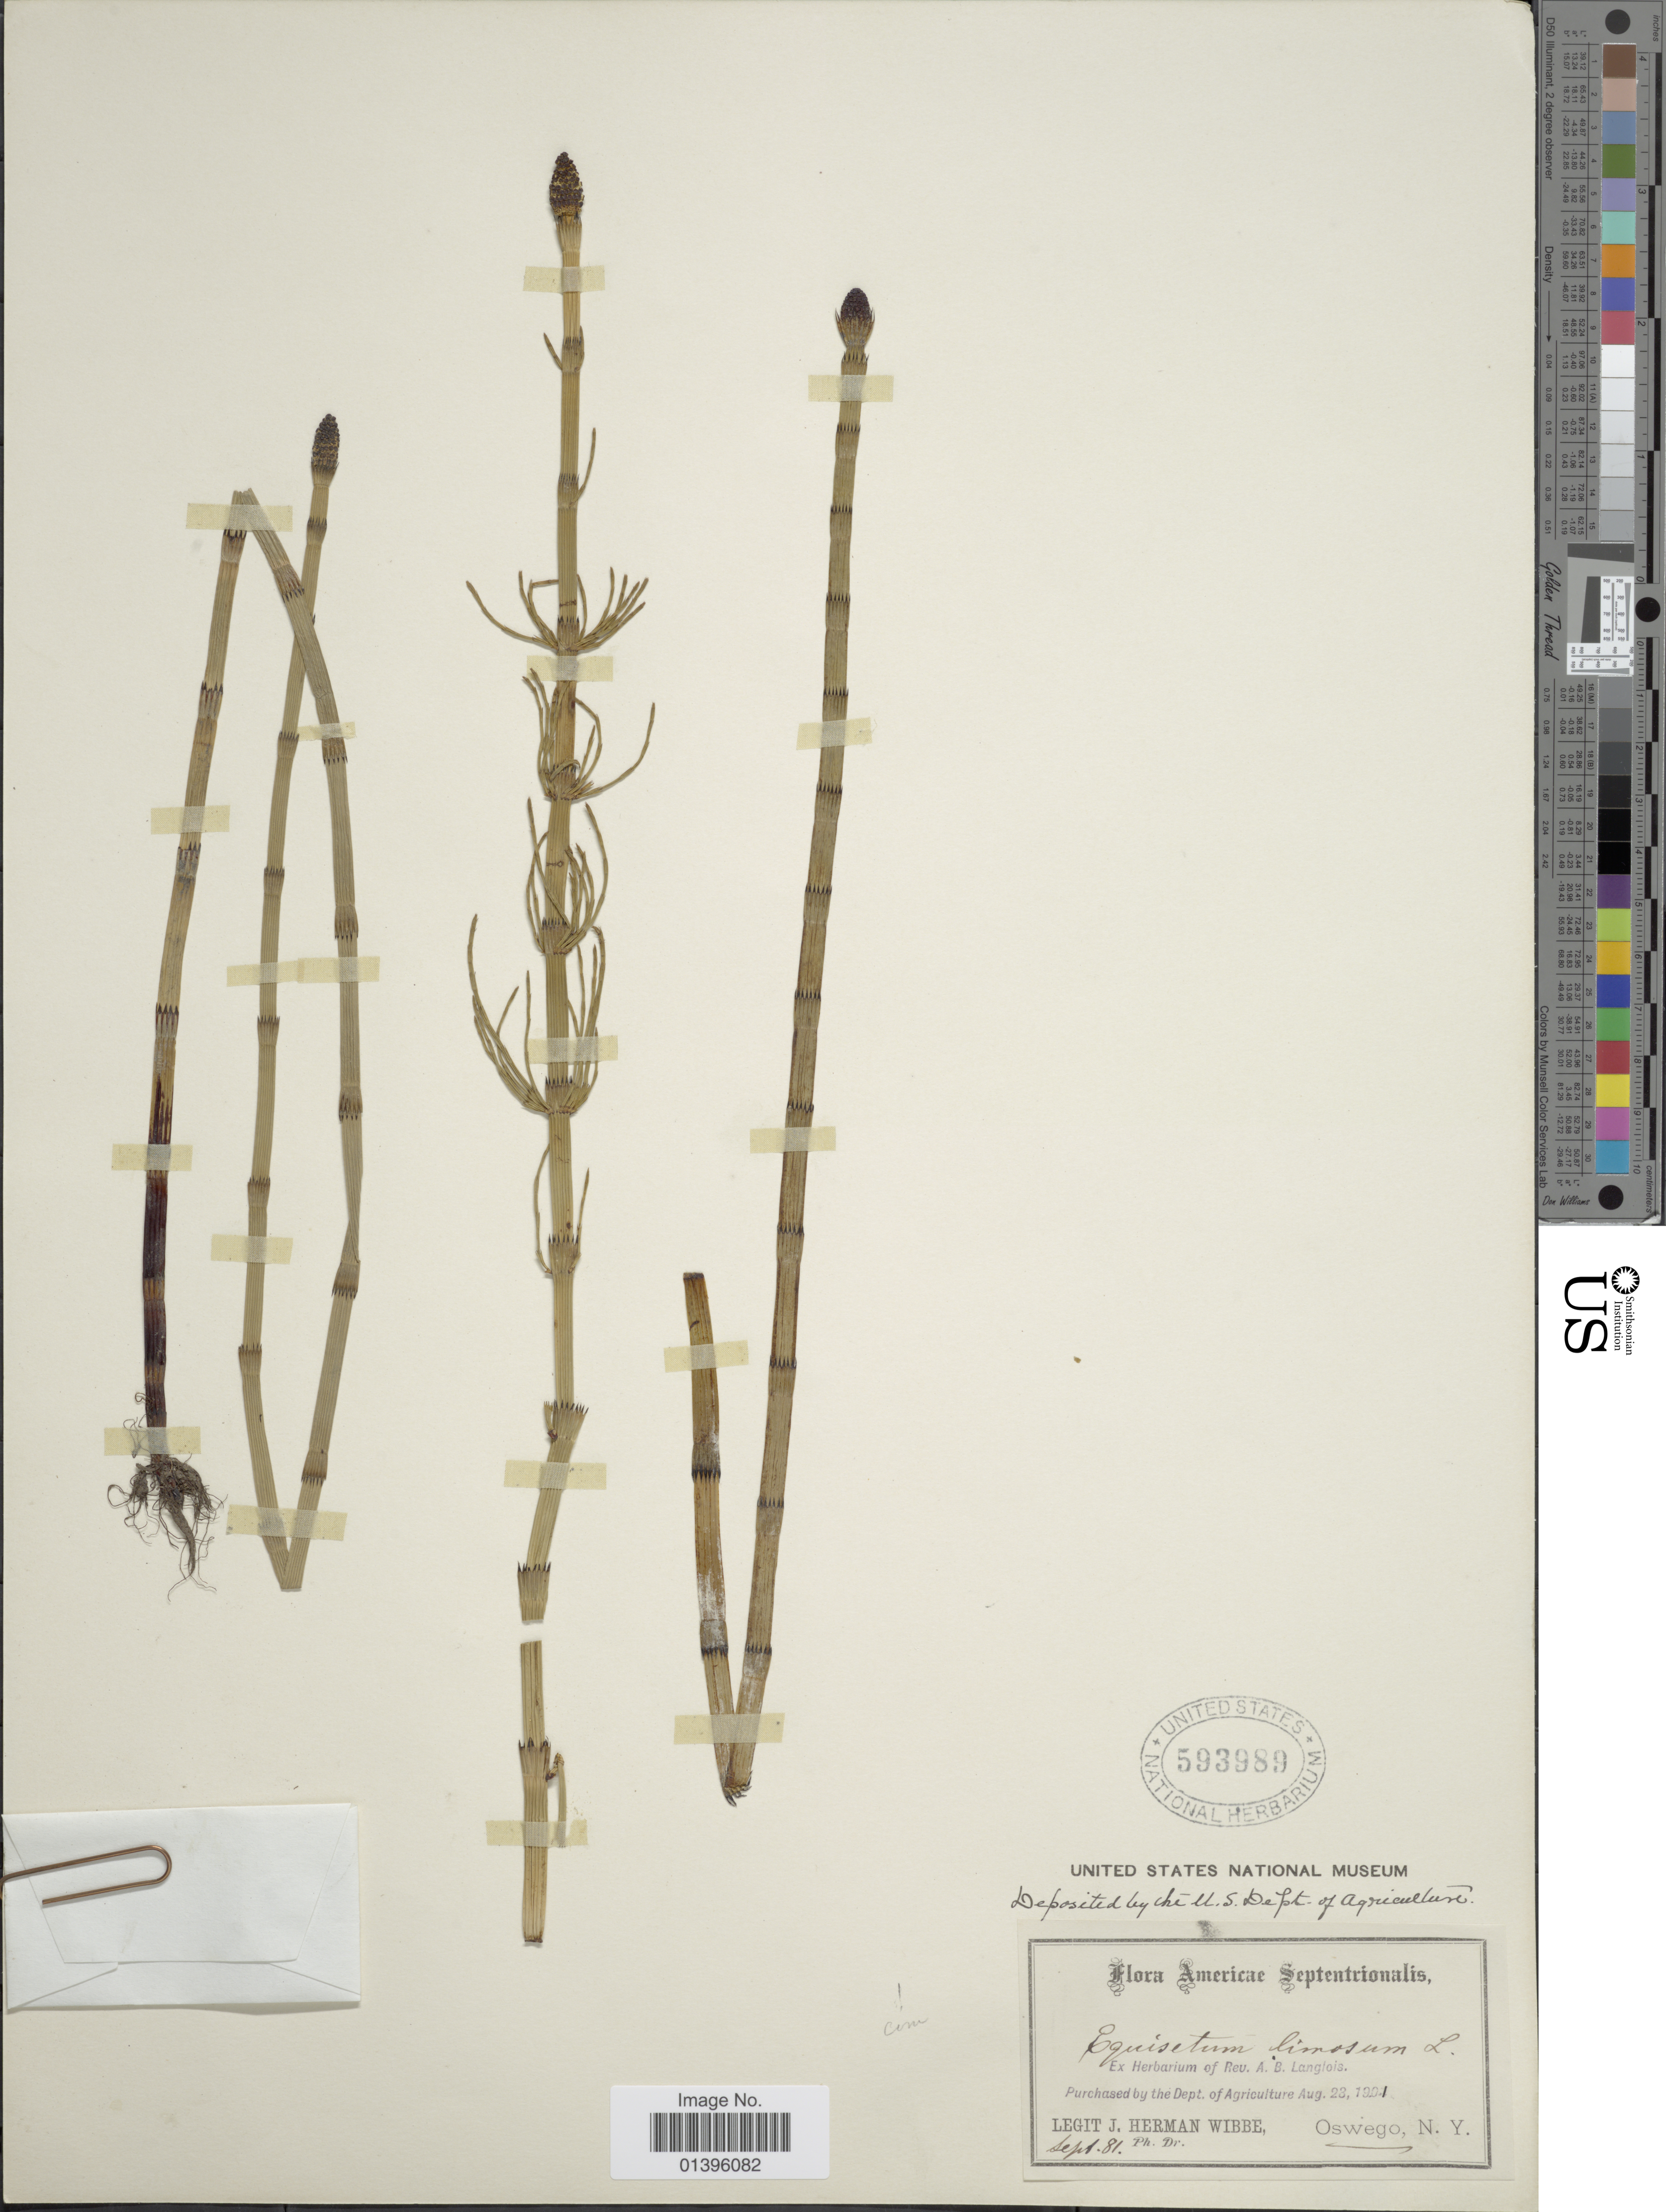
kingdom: Plantae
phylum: Tracheophyta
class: Polypodiopsida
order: Equisetales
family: Equisetaceae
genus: Equisetum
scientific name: Equisetum fluviatile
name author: L.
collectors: J. Wibbe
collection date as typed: Transcribed d/m/y: /9/81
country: United States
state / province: New York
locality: Oswego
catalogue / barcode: US 593989